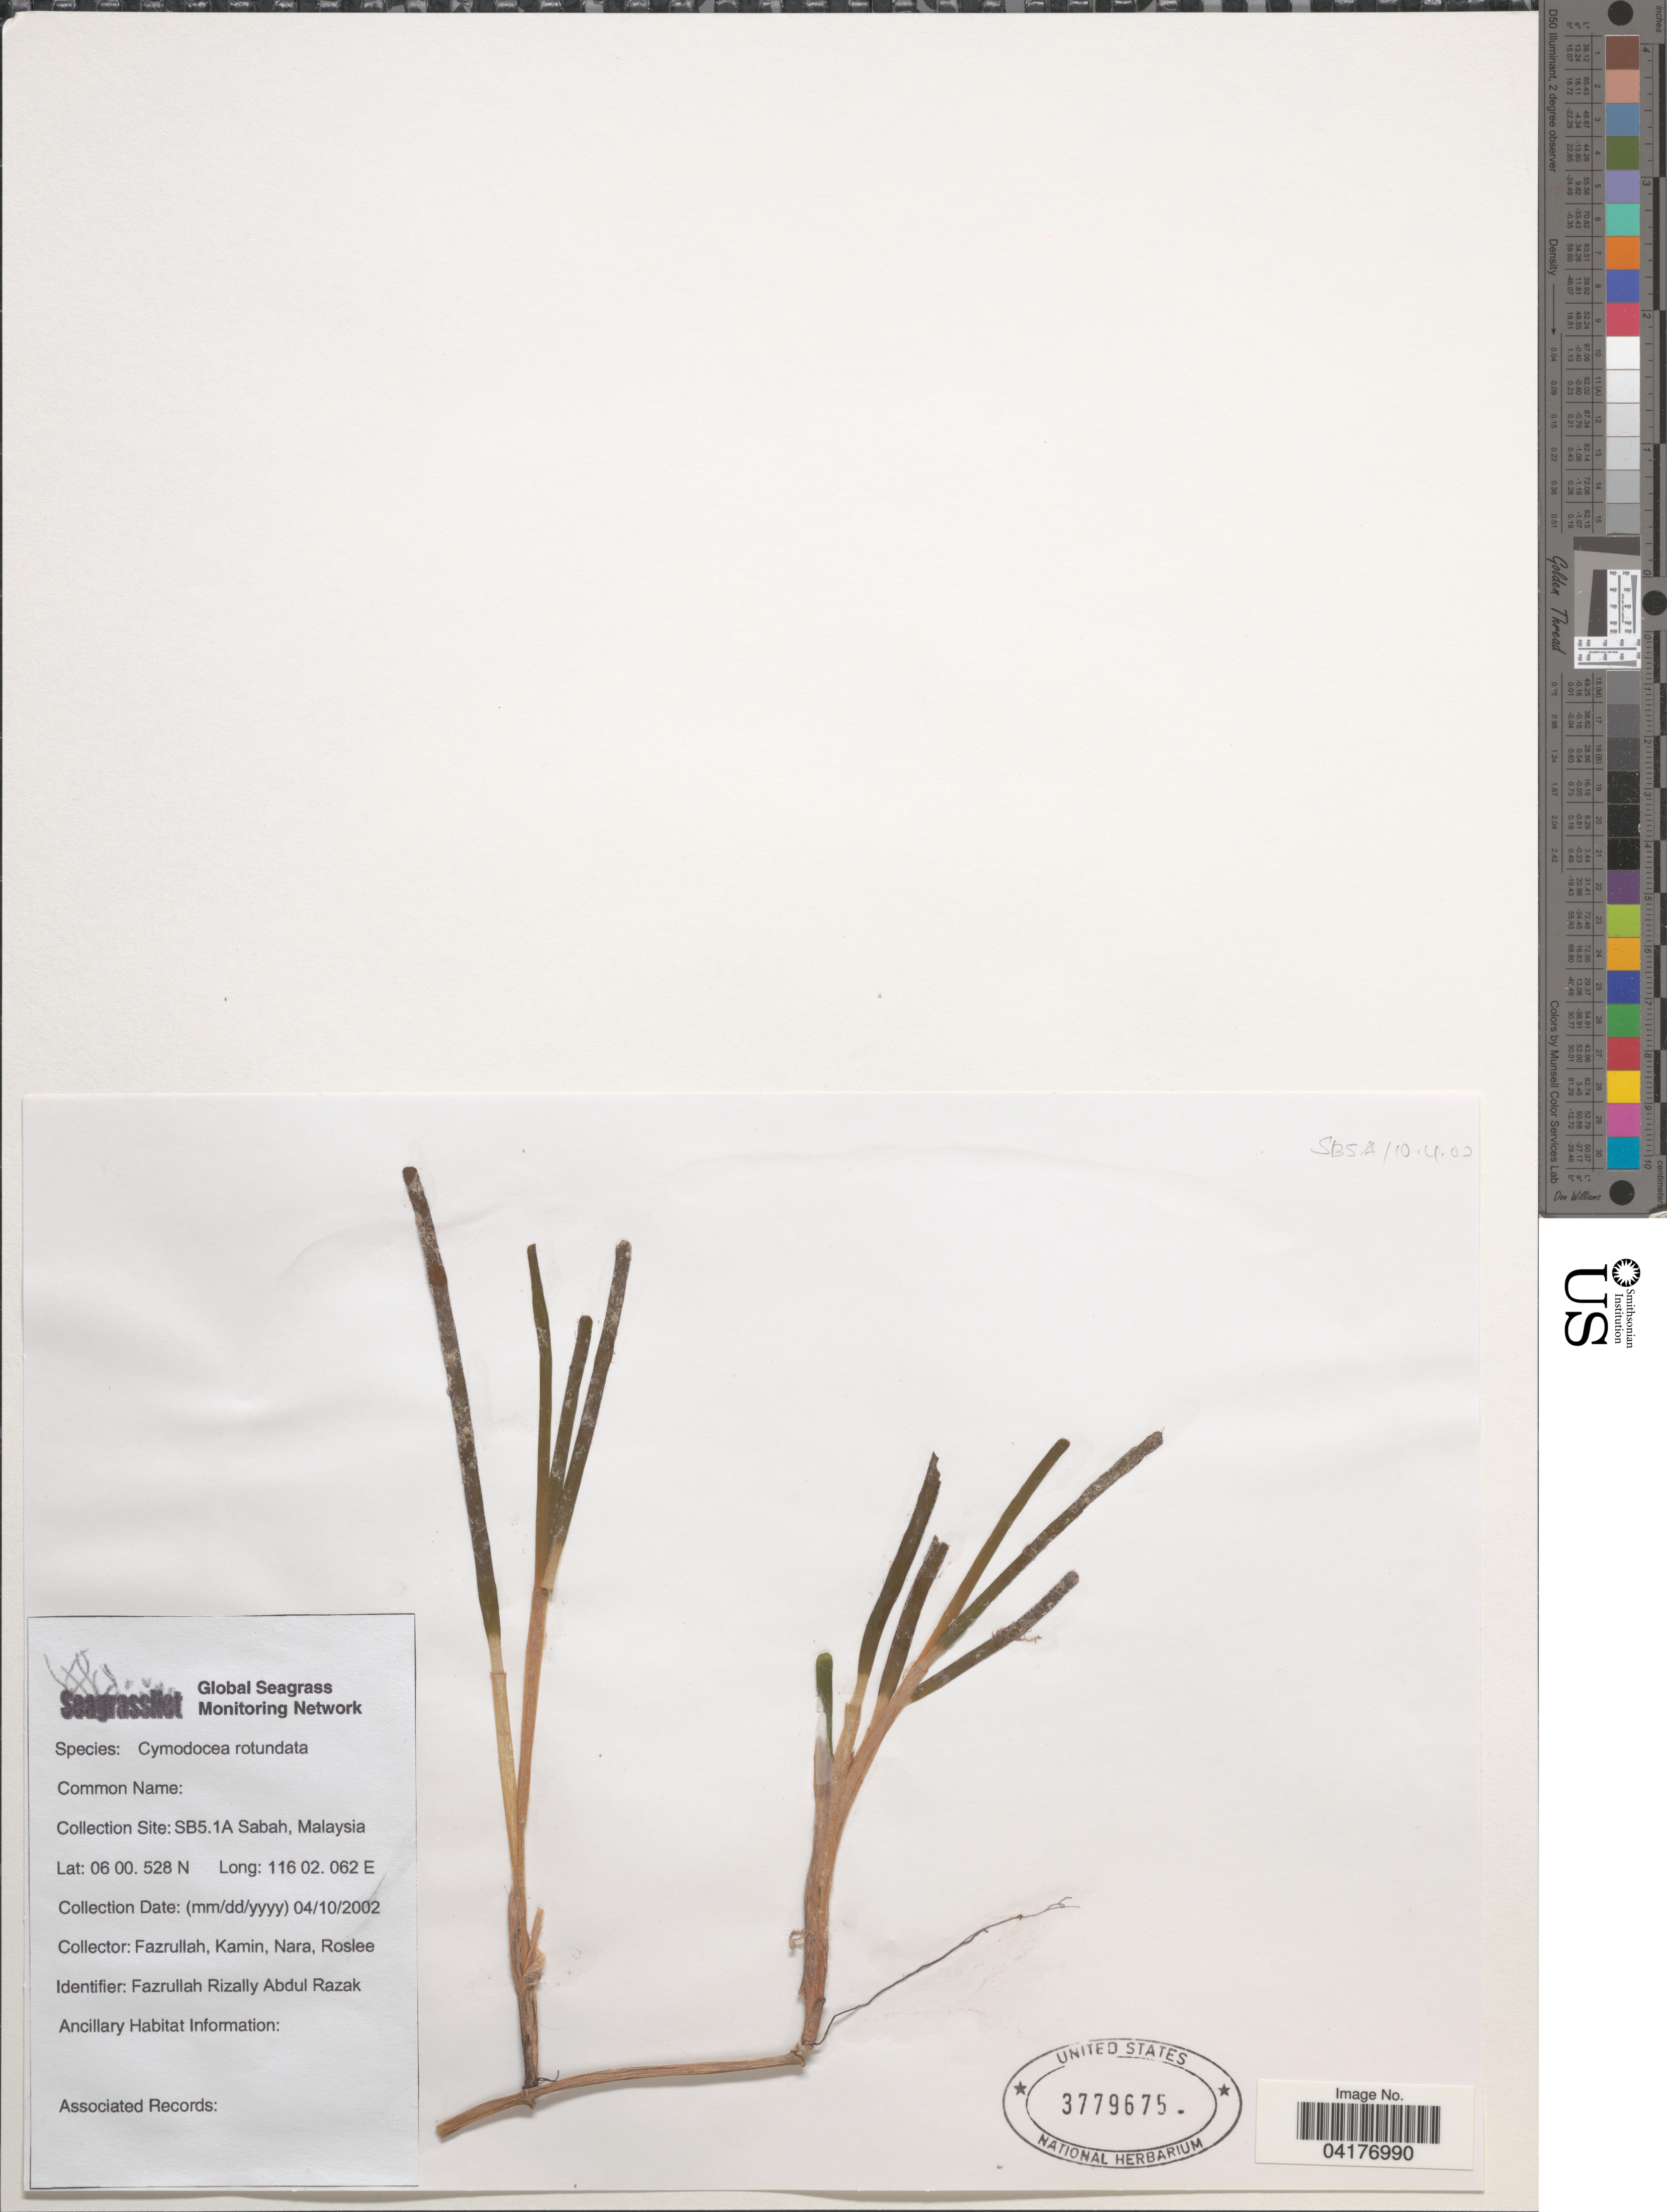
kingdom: Plantae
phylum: Tracheophyta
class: Liliopsida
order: Alismatales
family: Cymodoceaceae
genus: Cymodocea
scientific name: Cymodocea rotundata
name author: Asch. & Schweinf.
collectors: Fazrullah, Kamin, Nara & Roslee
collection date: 2002-04-10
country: Malaysia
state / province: Sabah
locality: Collection Site: SB5.1A Sabah, Malaysia.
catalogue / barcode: US 3779675